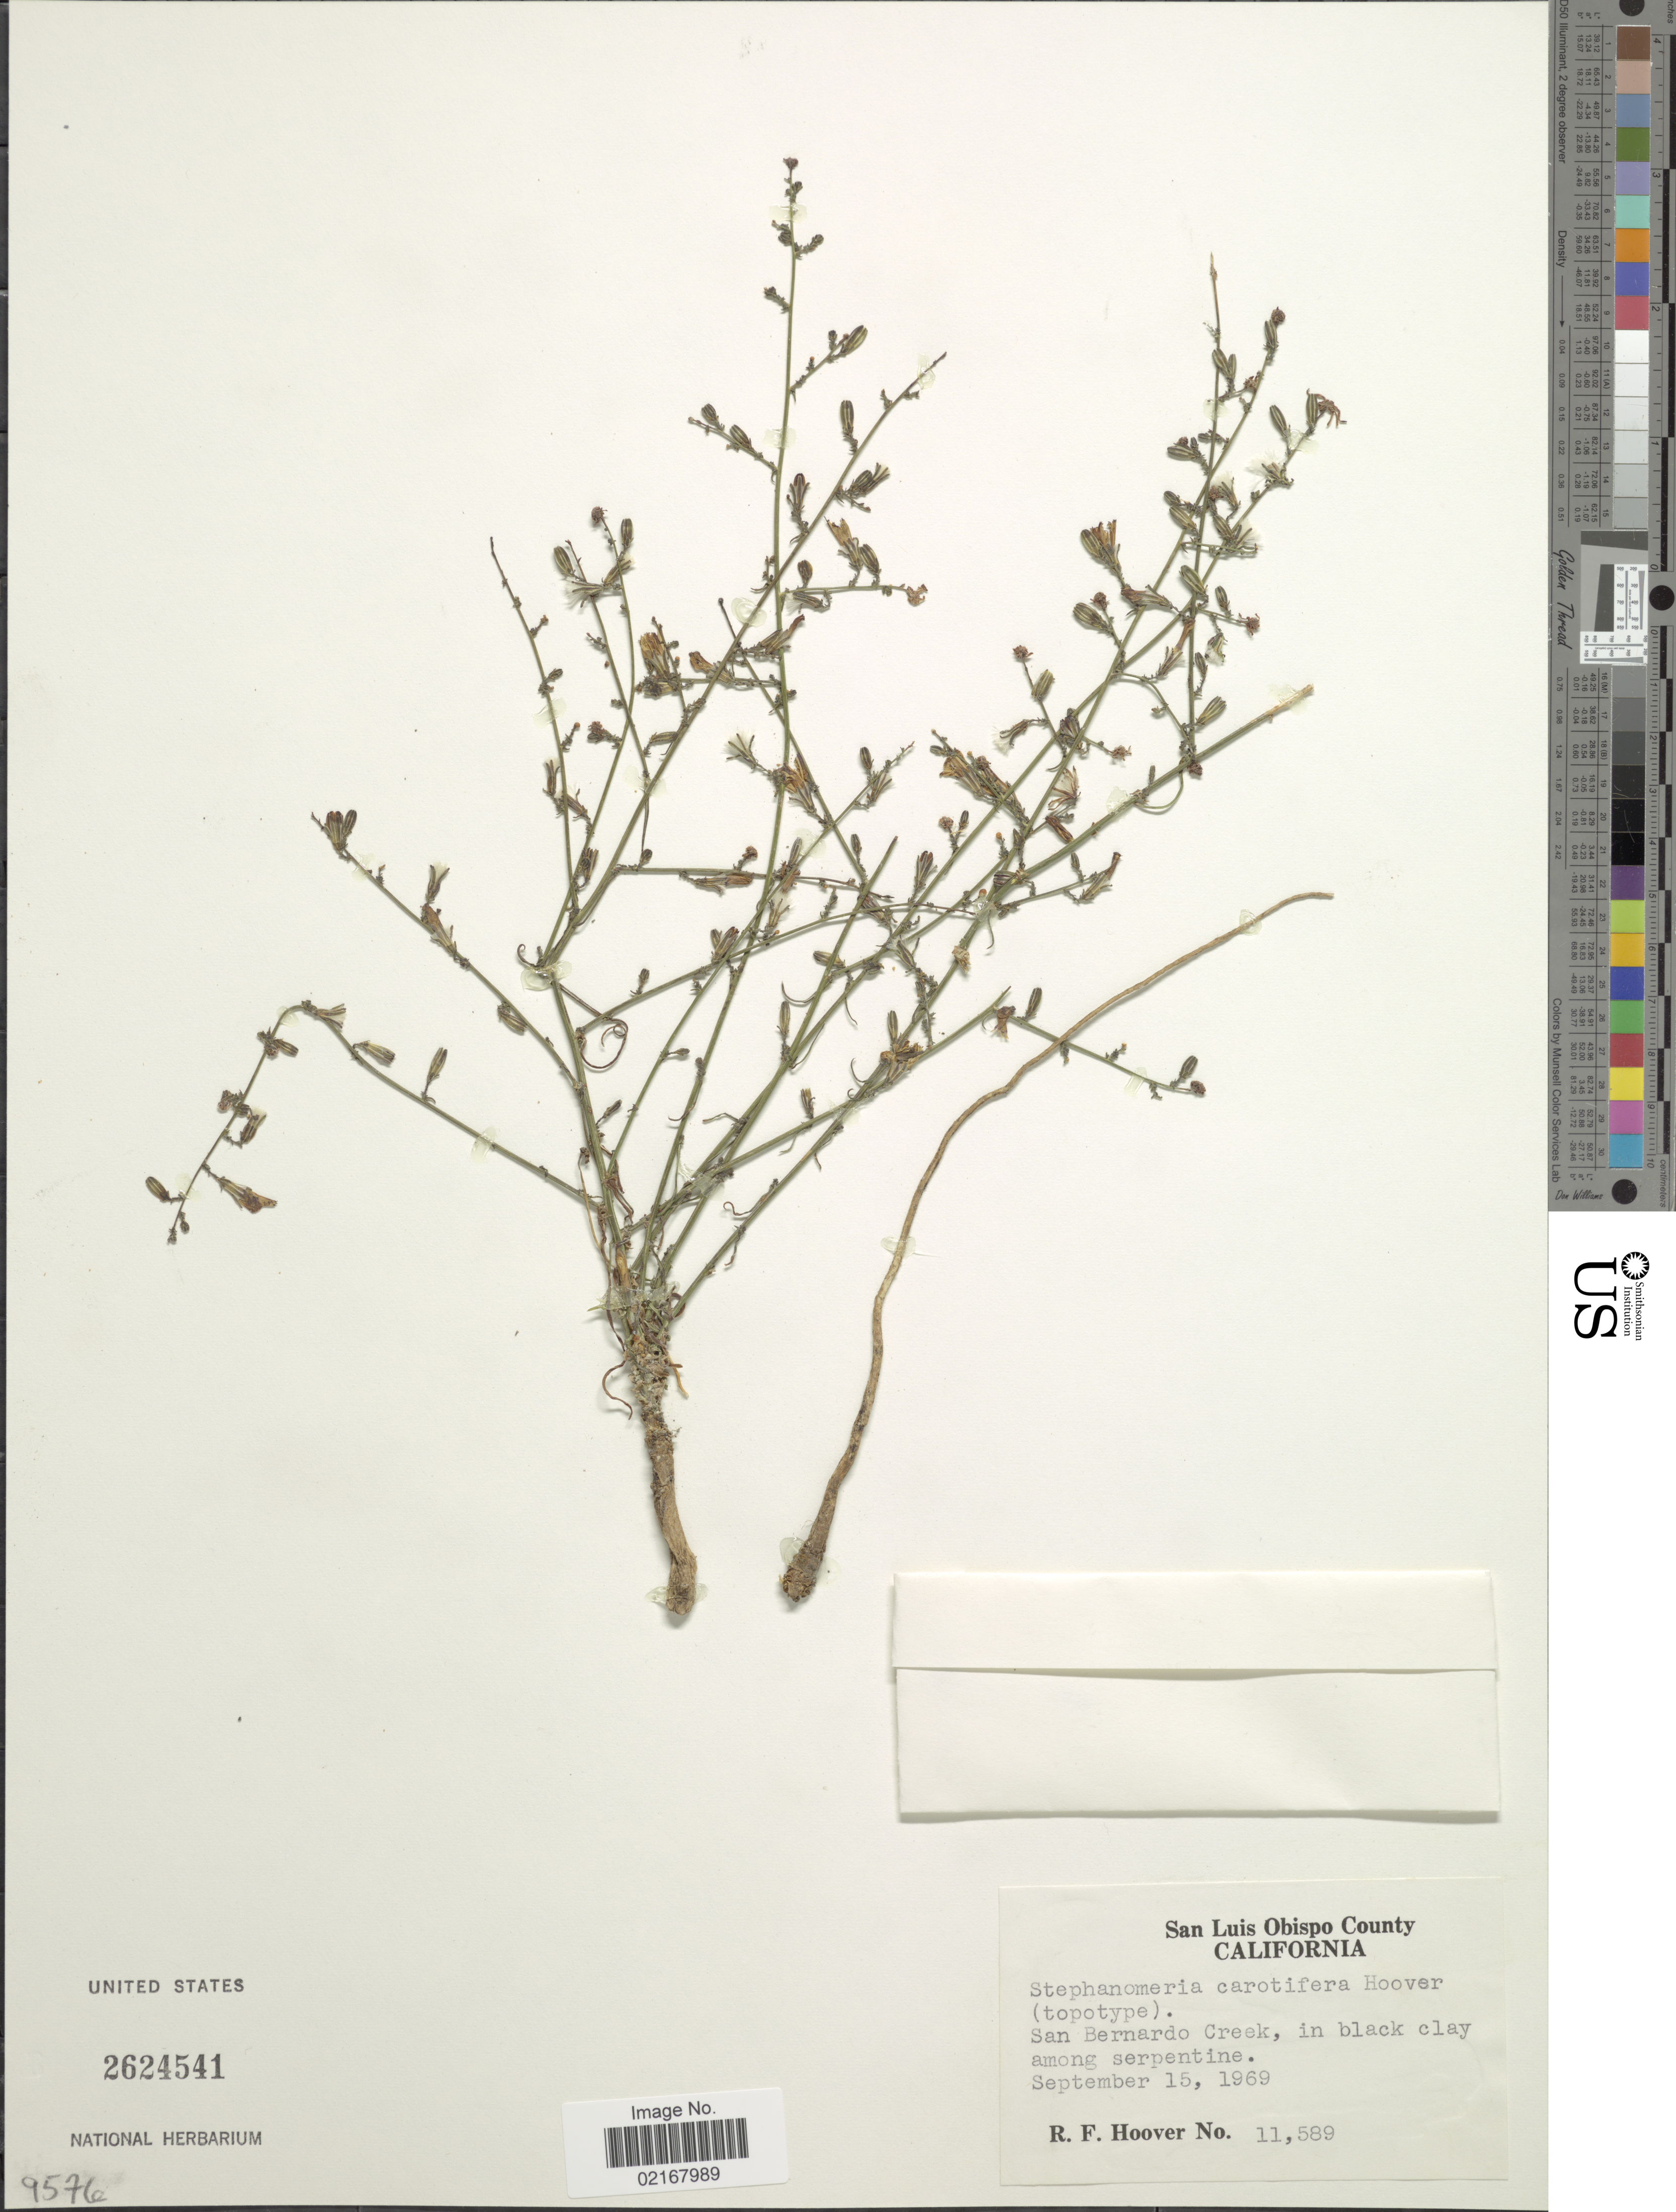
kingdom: Plantae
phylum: Tracheophyta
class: Magnoliopsida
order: Asterales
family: Asteraceae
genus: Stephanomeria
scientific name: Stephanomeria exigua subsp. carotifera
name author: (Hoover) Gottlieb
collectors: R. F. Hoover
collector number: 11589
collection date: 1969-09-15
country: United States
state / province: California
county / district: San Luis Obispo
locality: San Luis Obispo County. California. San Bernardo Creek, in black clay among serpentine.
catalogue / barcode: US 2624541